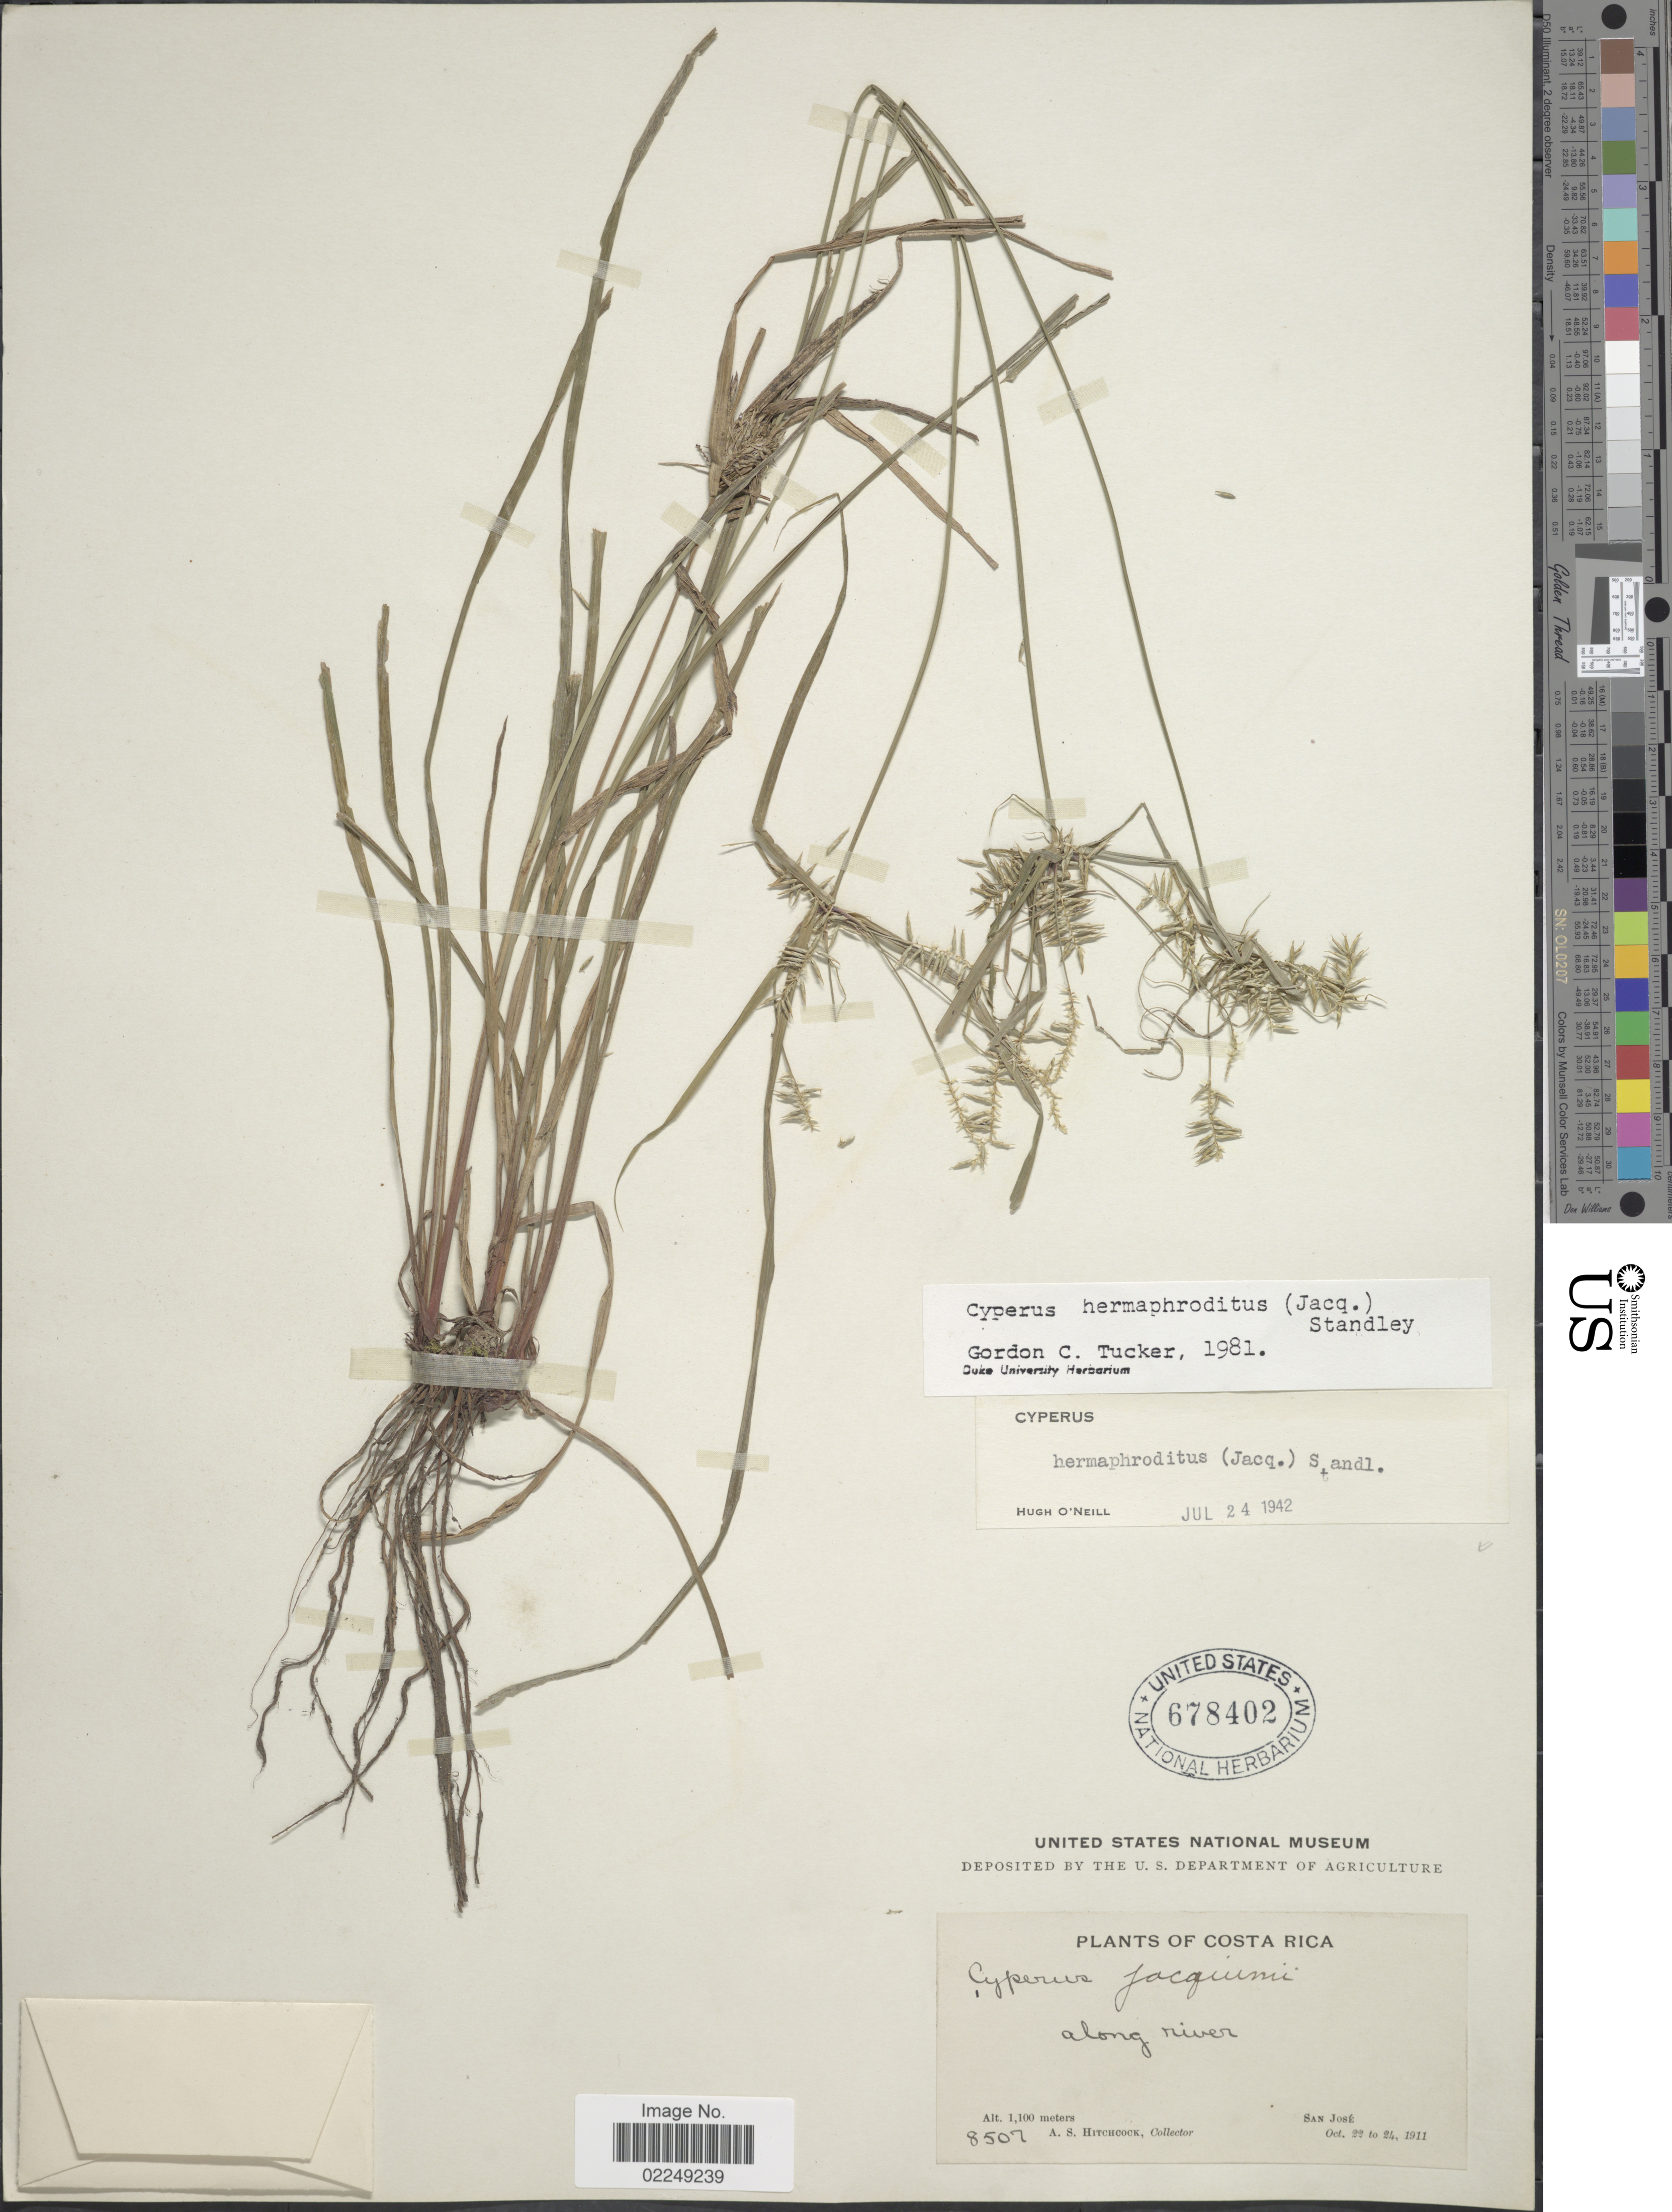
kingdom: Plantae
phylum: Tracheophyta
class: Liliopsida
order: Poales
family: Cyperaceae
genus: Cyperus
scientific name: Cyperus hermaphroditus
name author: (Jacq.) Standl.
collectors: A. S. Hitchcock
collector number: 8507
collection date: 1911-10-22/1911-10-24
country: Costa Rica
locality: Along river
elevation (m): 1100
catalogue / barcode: US 678402